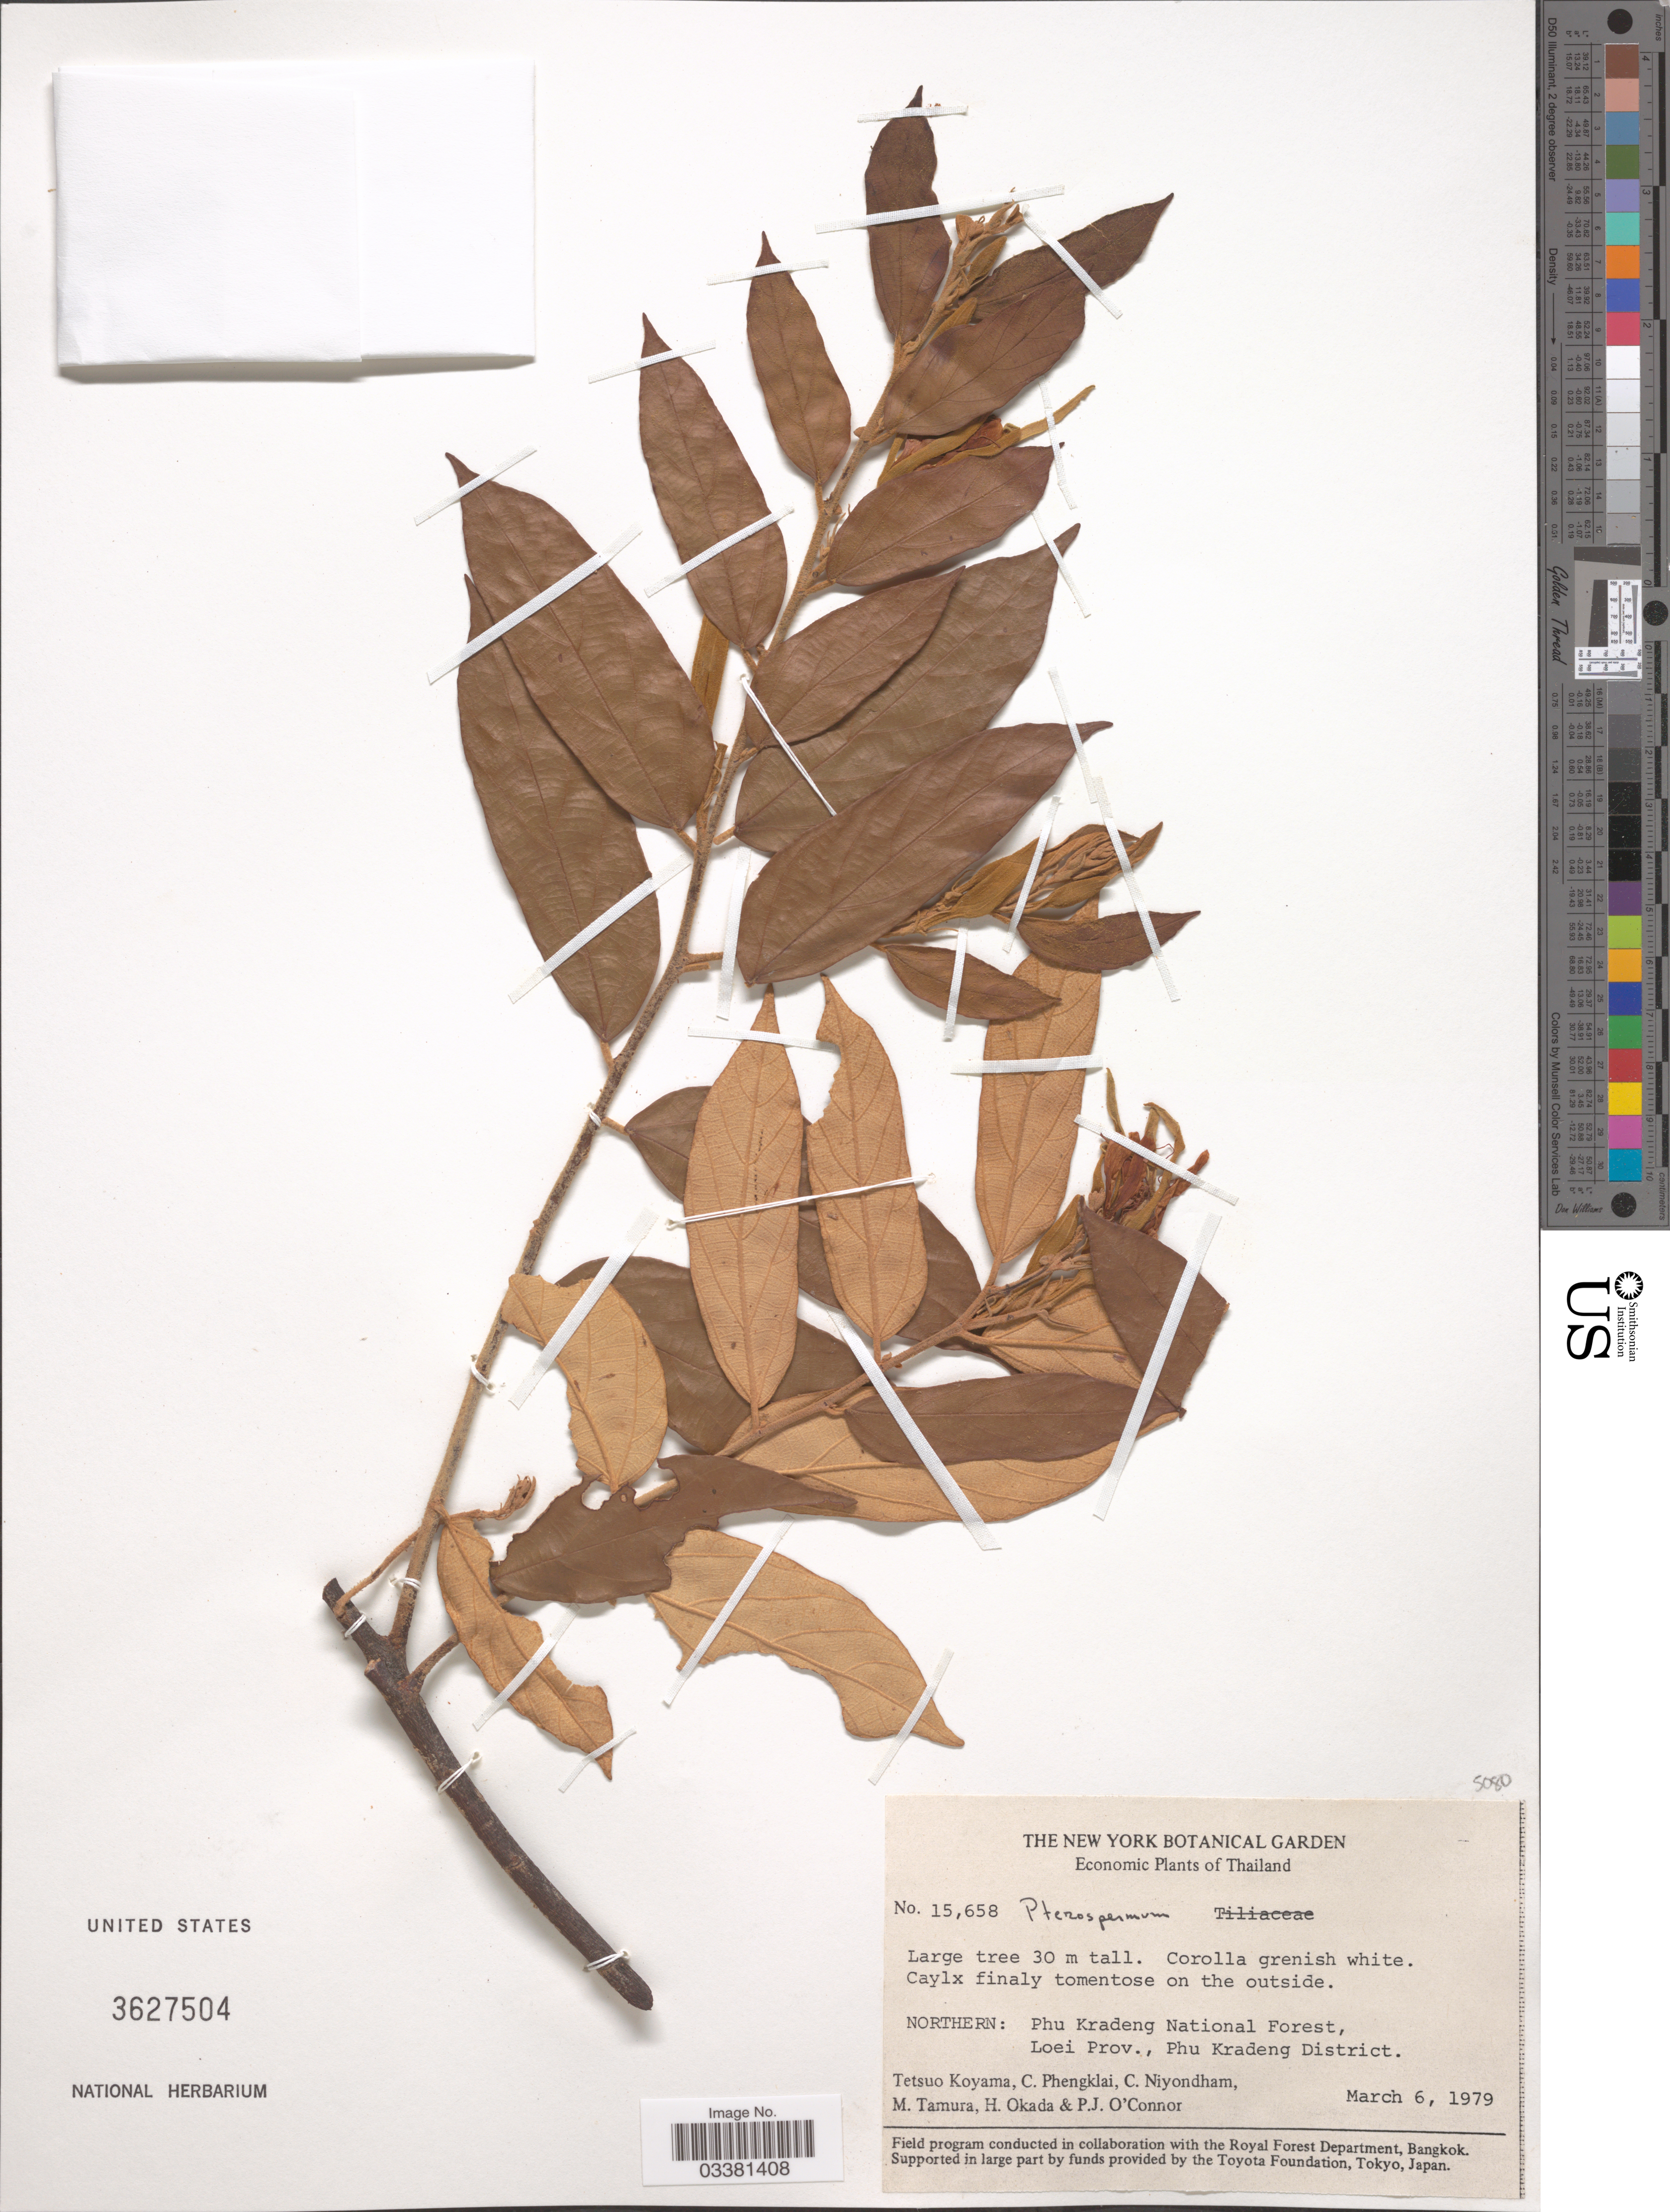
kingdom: Plantae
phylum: Tracheophyta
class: Magnoliopsida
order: Malvales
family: Malvaceae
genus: Pterospermum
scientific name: Pterospermum sp.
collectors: T. Koyama, C. Phengklai, C. Niyondham, M. Tamura & et al.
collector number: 15658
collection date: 1979-03-06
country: Thailand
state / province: Loei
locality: Northern: Phu Kradeng National Forest, Phu Kradeng District.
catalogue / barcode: US 3627504